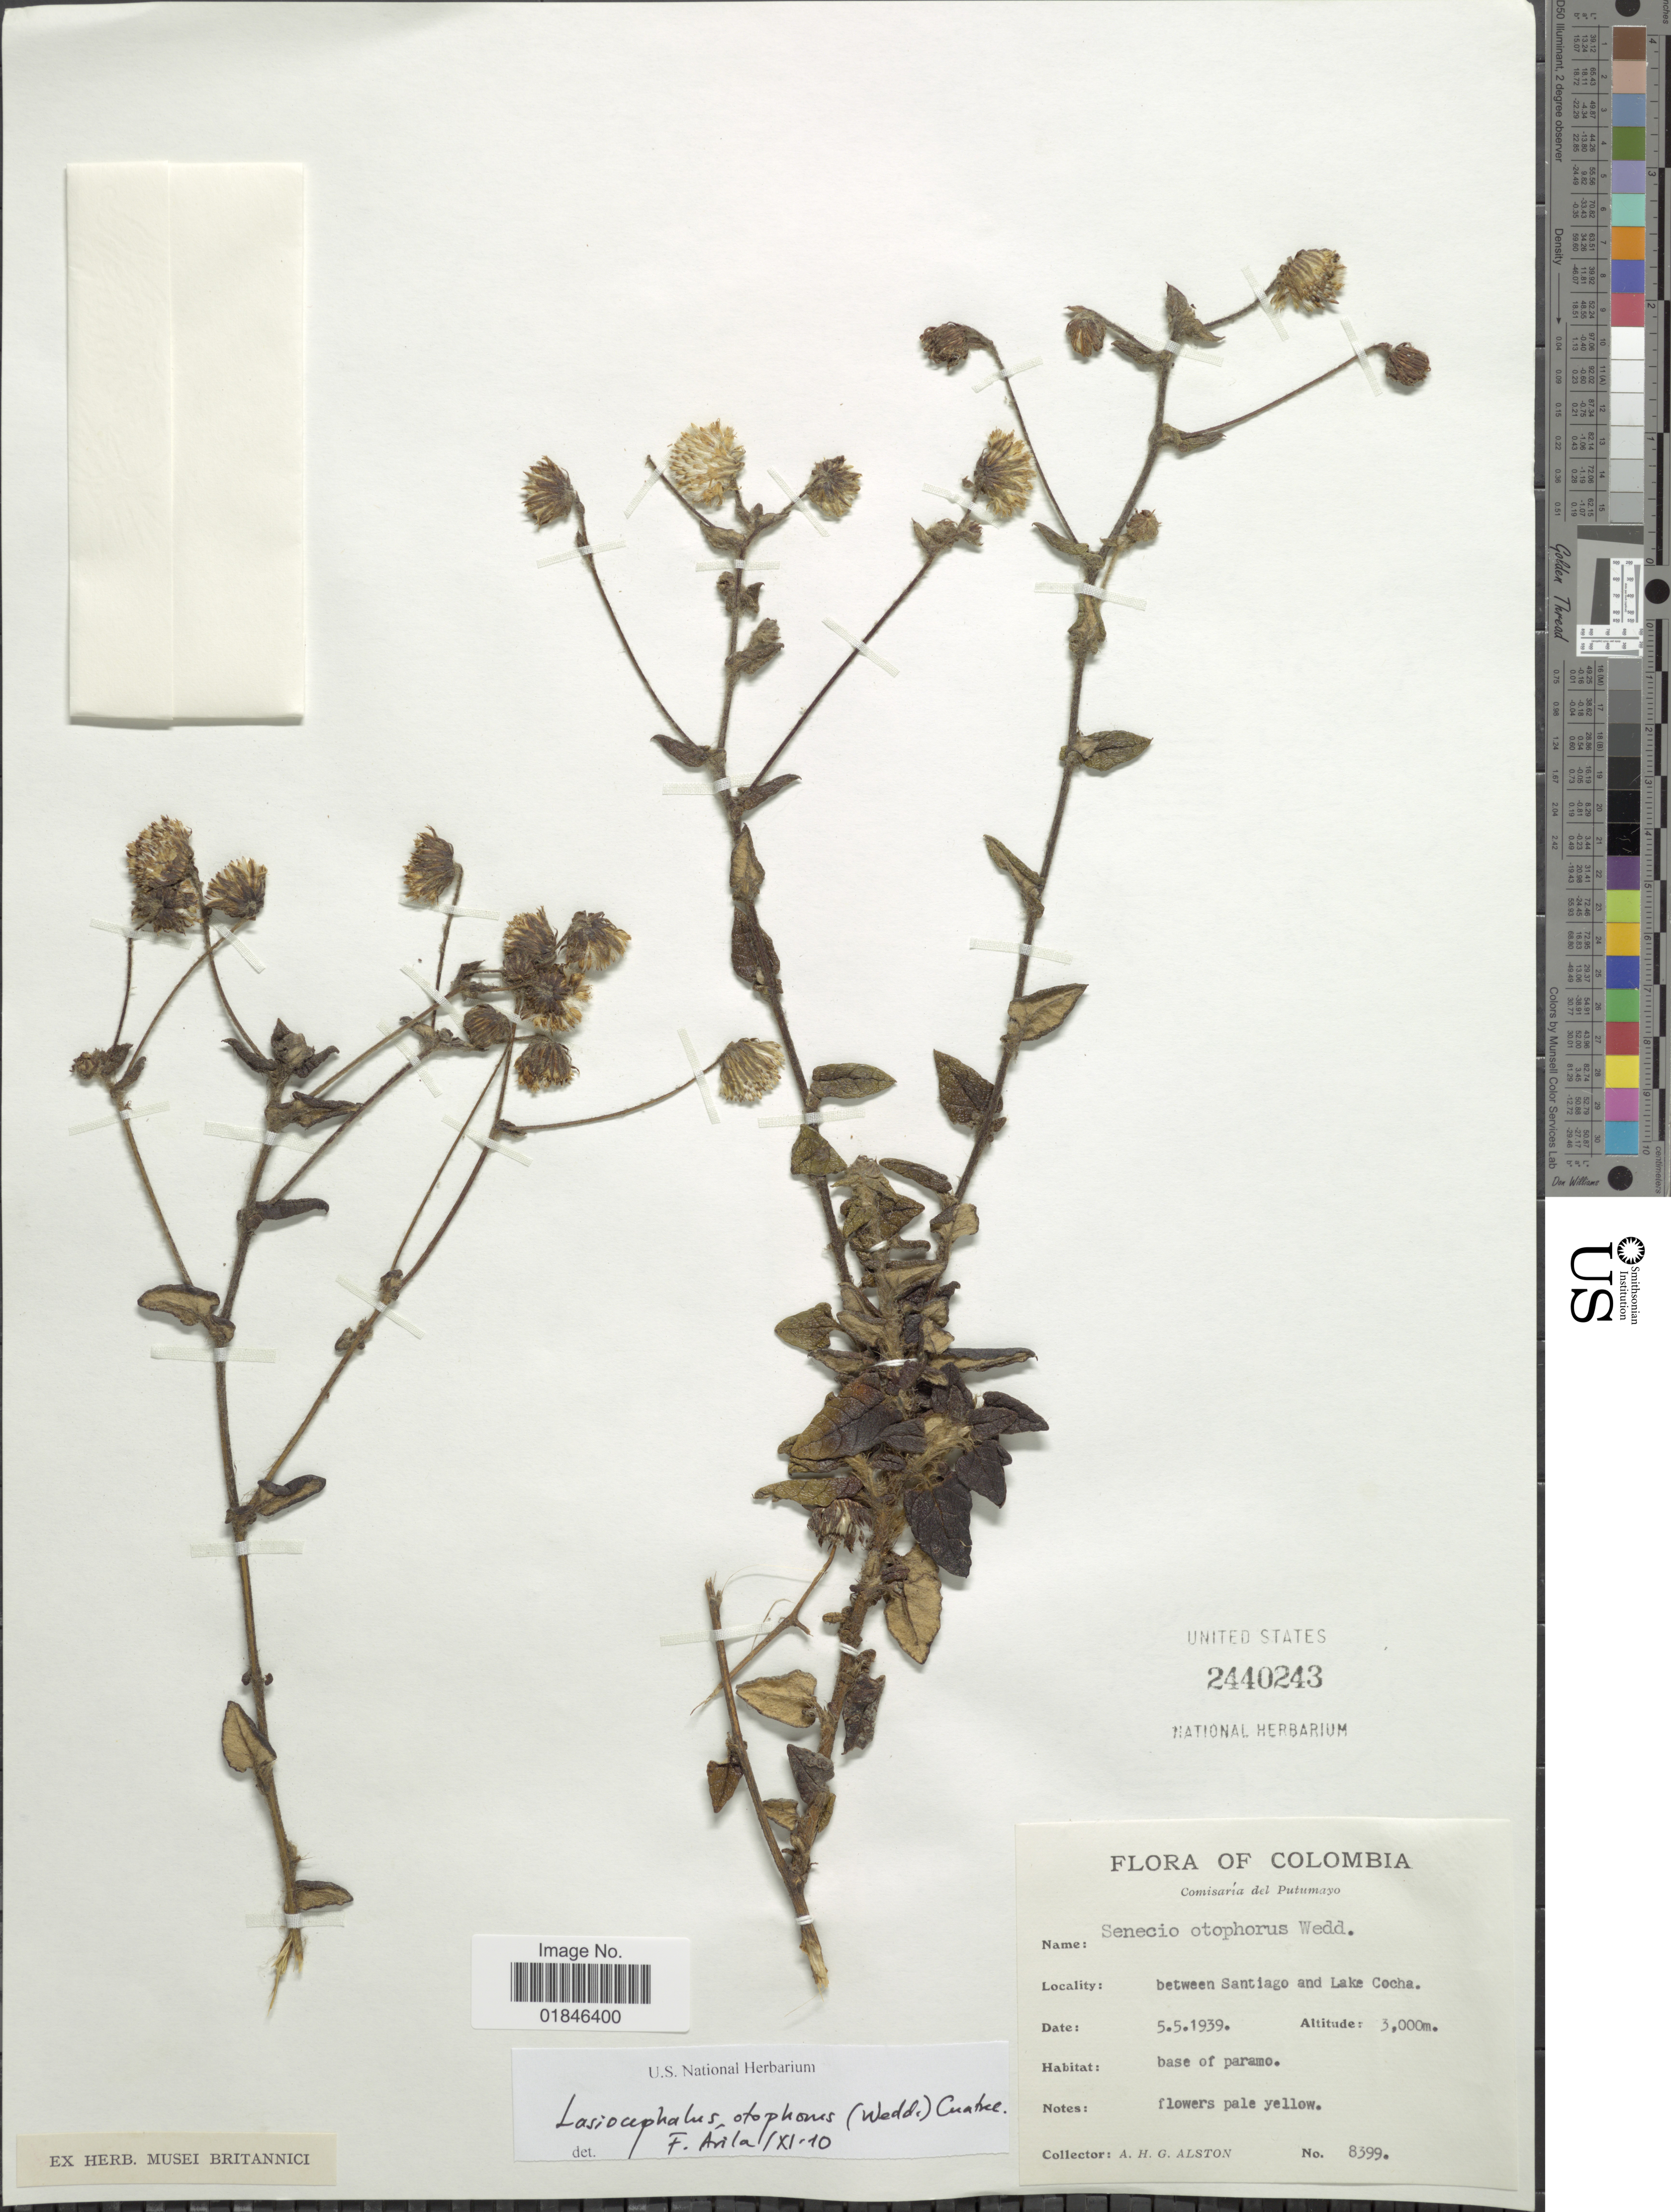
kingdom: Plantae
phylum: Tracheophyta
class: Magnoliopsida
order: Asterales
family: Asteraceae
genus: Senecio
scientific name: Senecio otophorus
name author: Wedd.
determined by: Salomon, Luciana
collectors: A. H. Alston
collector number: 8399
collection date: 1939-05-05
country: Colombia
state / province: Putumayo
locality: Comisaria del Putumayo. Between Santiago and Lake Cocha.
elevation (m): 3000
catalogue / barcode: US 2440243